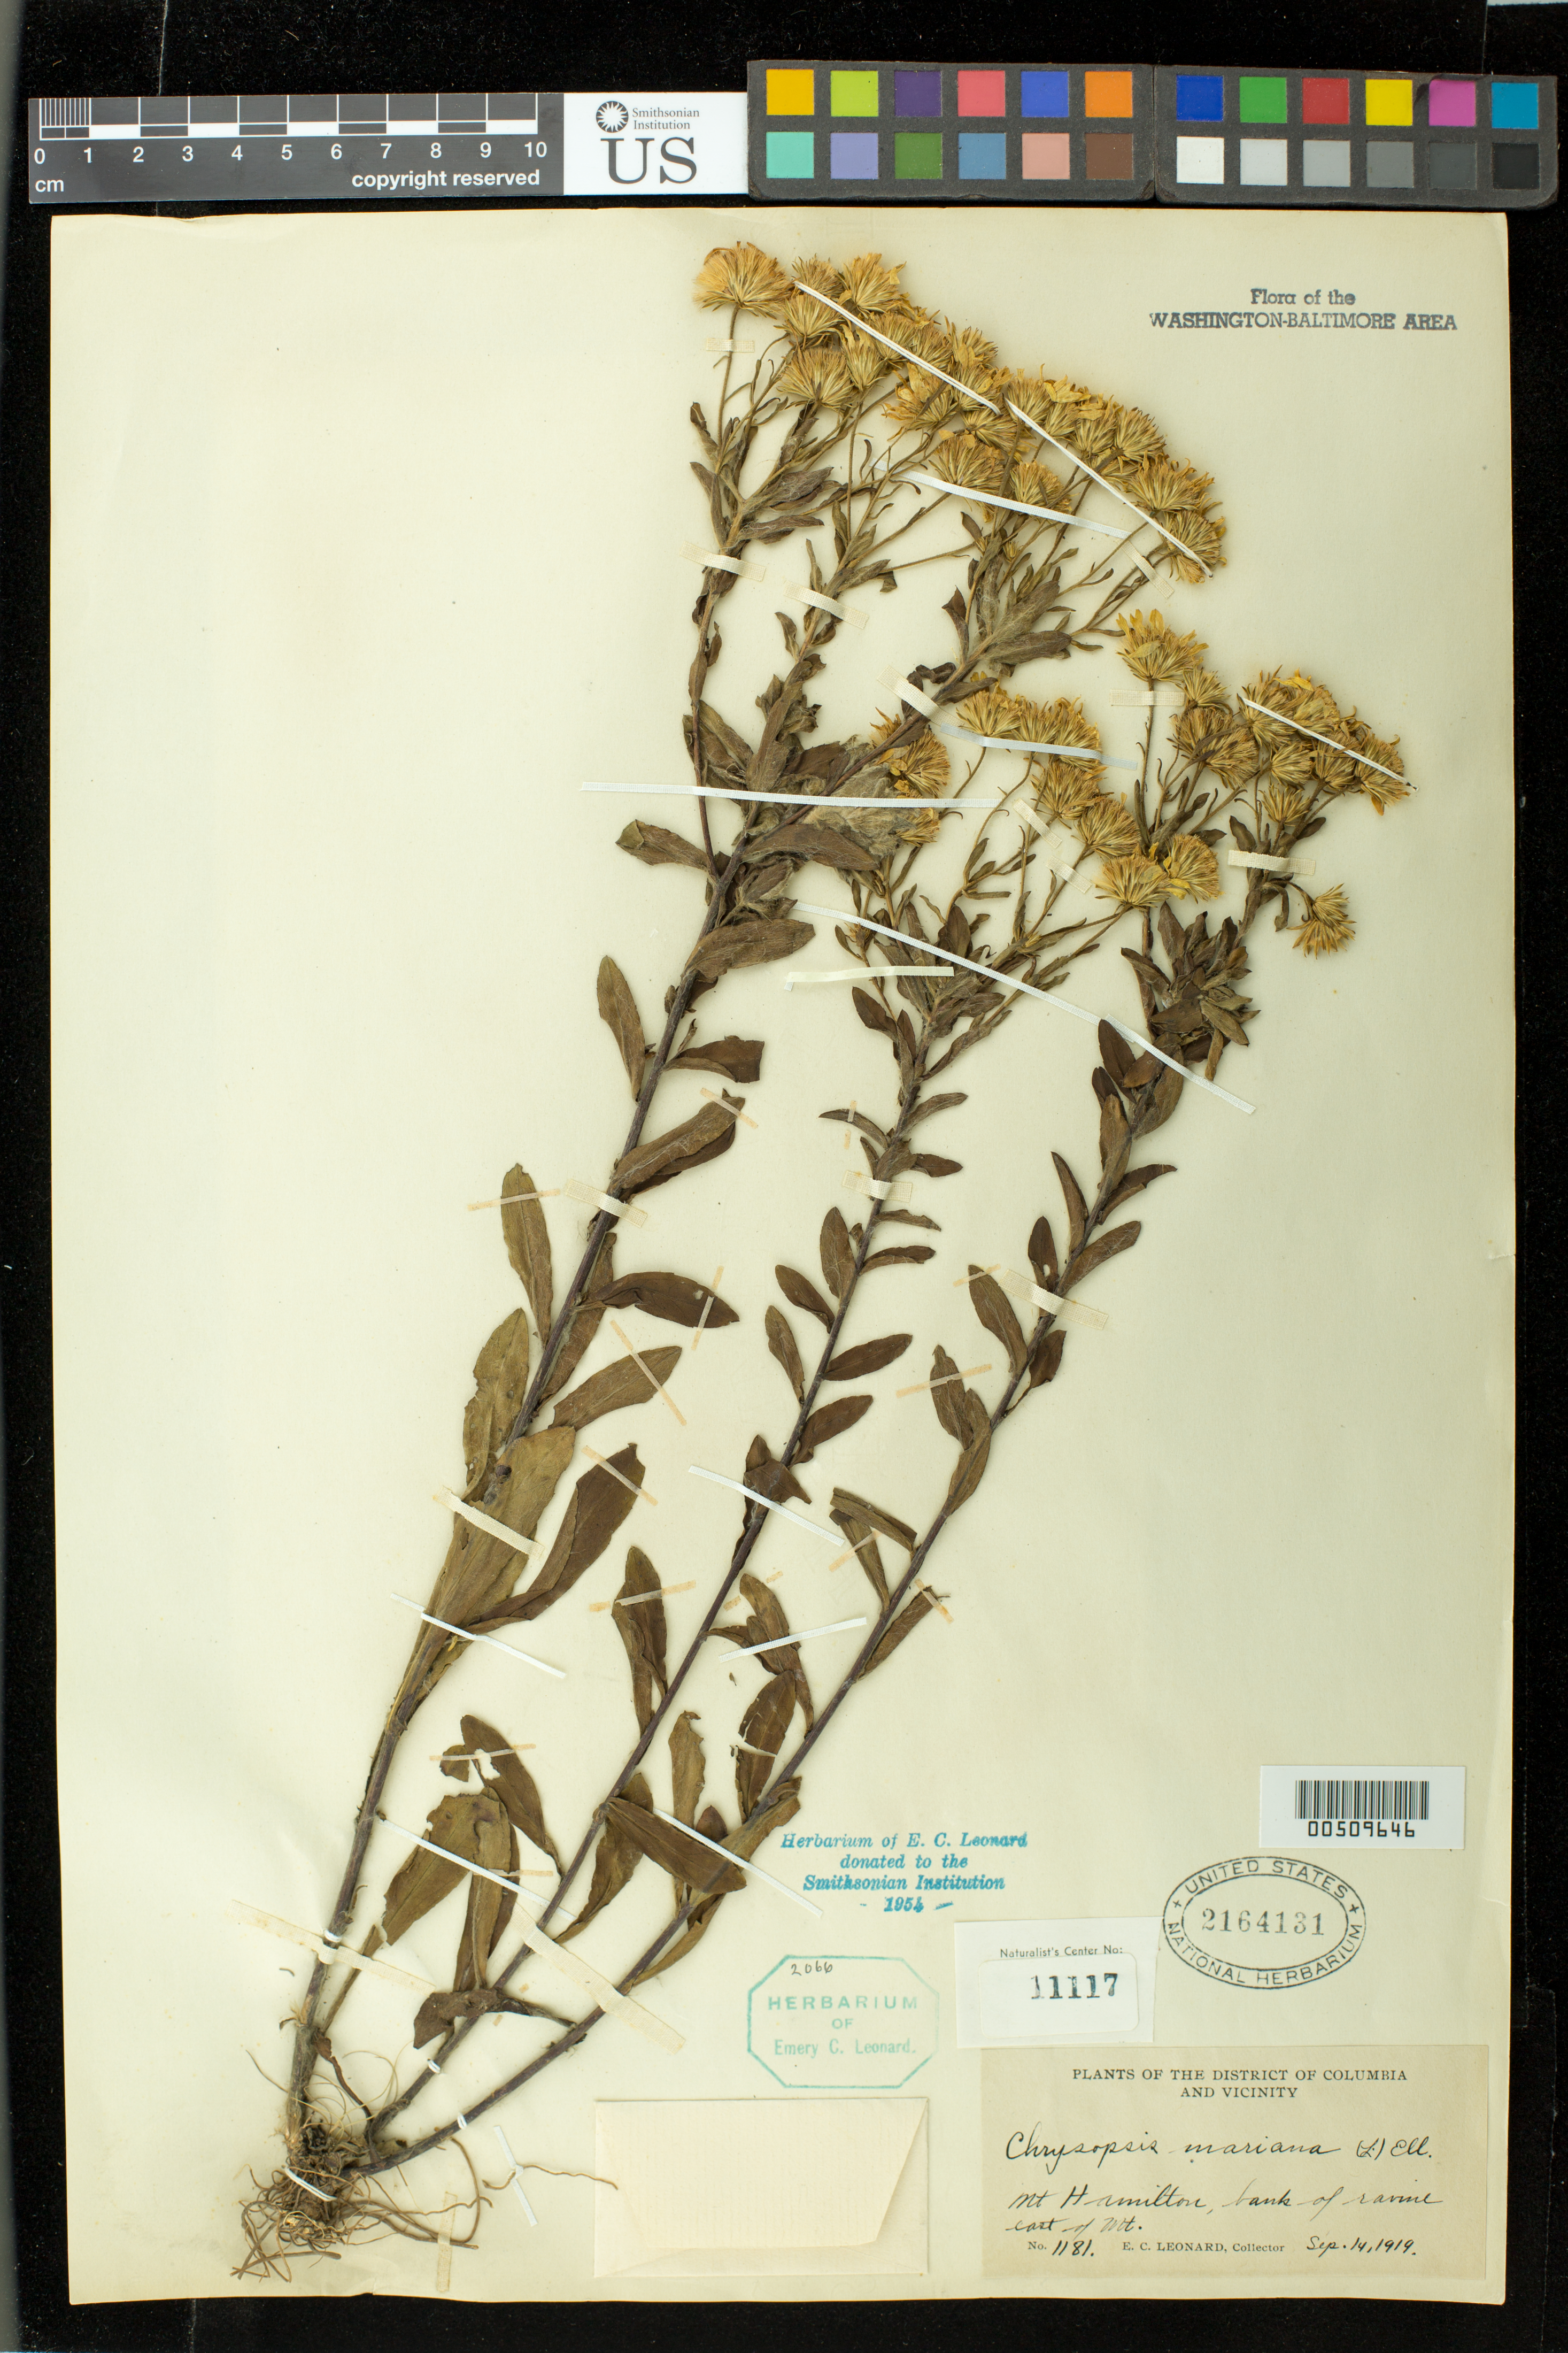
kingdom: Plantae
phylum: Tracheophyta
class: Magnoliopsida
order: Asterales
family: Asteraceae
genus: Chrysopsis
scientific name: Chrysopsis mariana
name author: (L.) Elliott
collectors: E. C. Leonard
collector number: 1181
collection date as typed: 14 Sep 1919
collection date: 1919-09-14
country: United States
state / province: District of Columbia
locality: Mt. Hamilton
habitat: bank of ravine east of mountain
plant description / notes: Specimens returned from Naturalist Center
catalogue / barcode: US 2164131